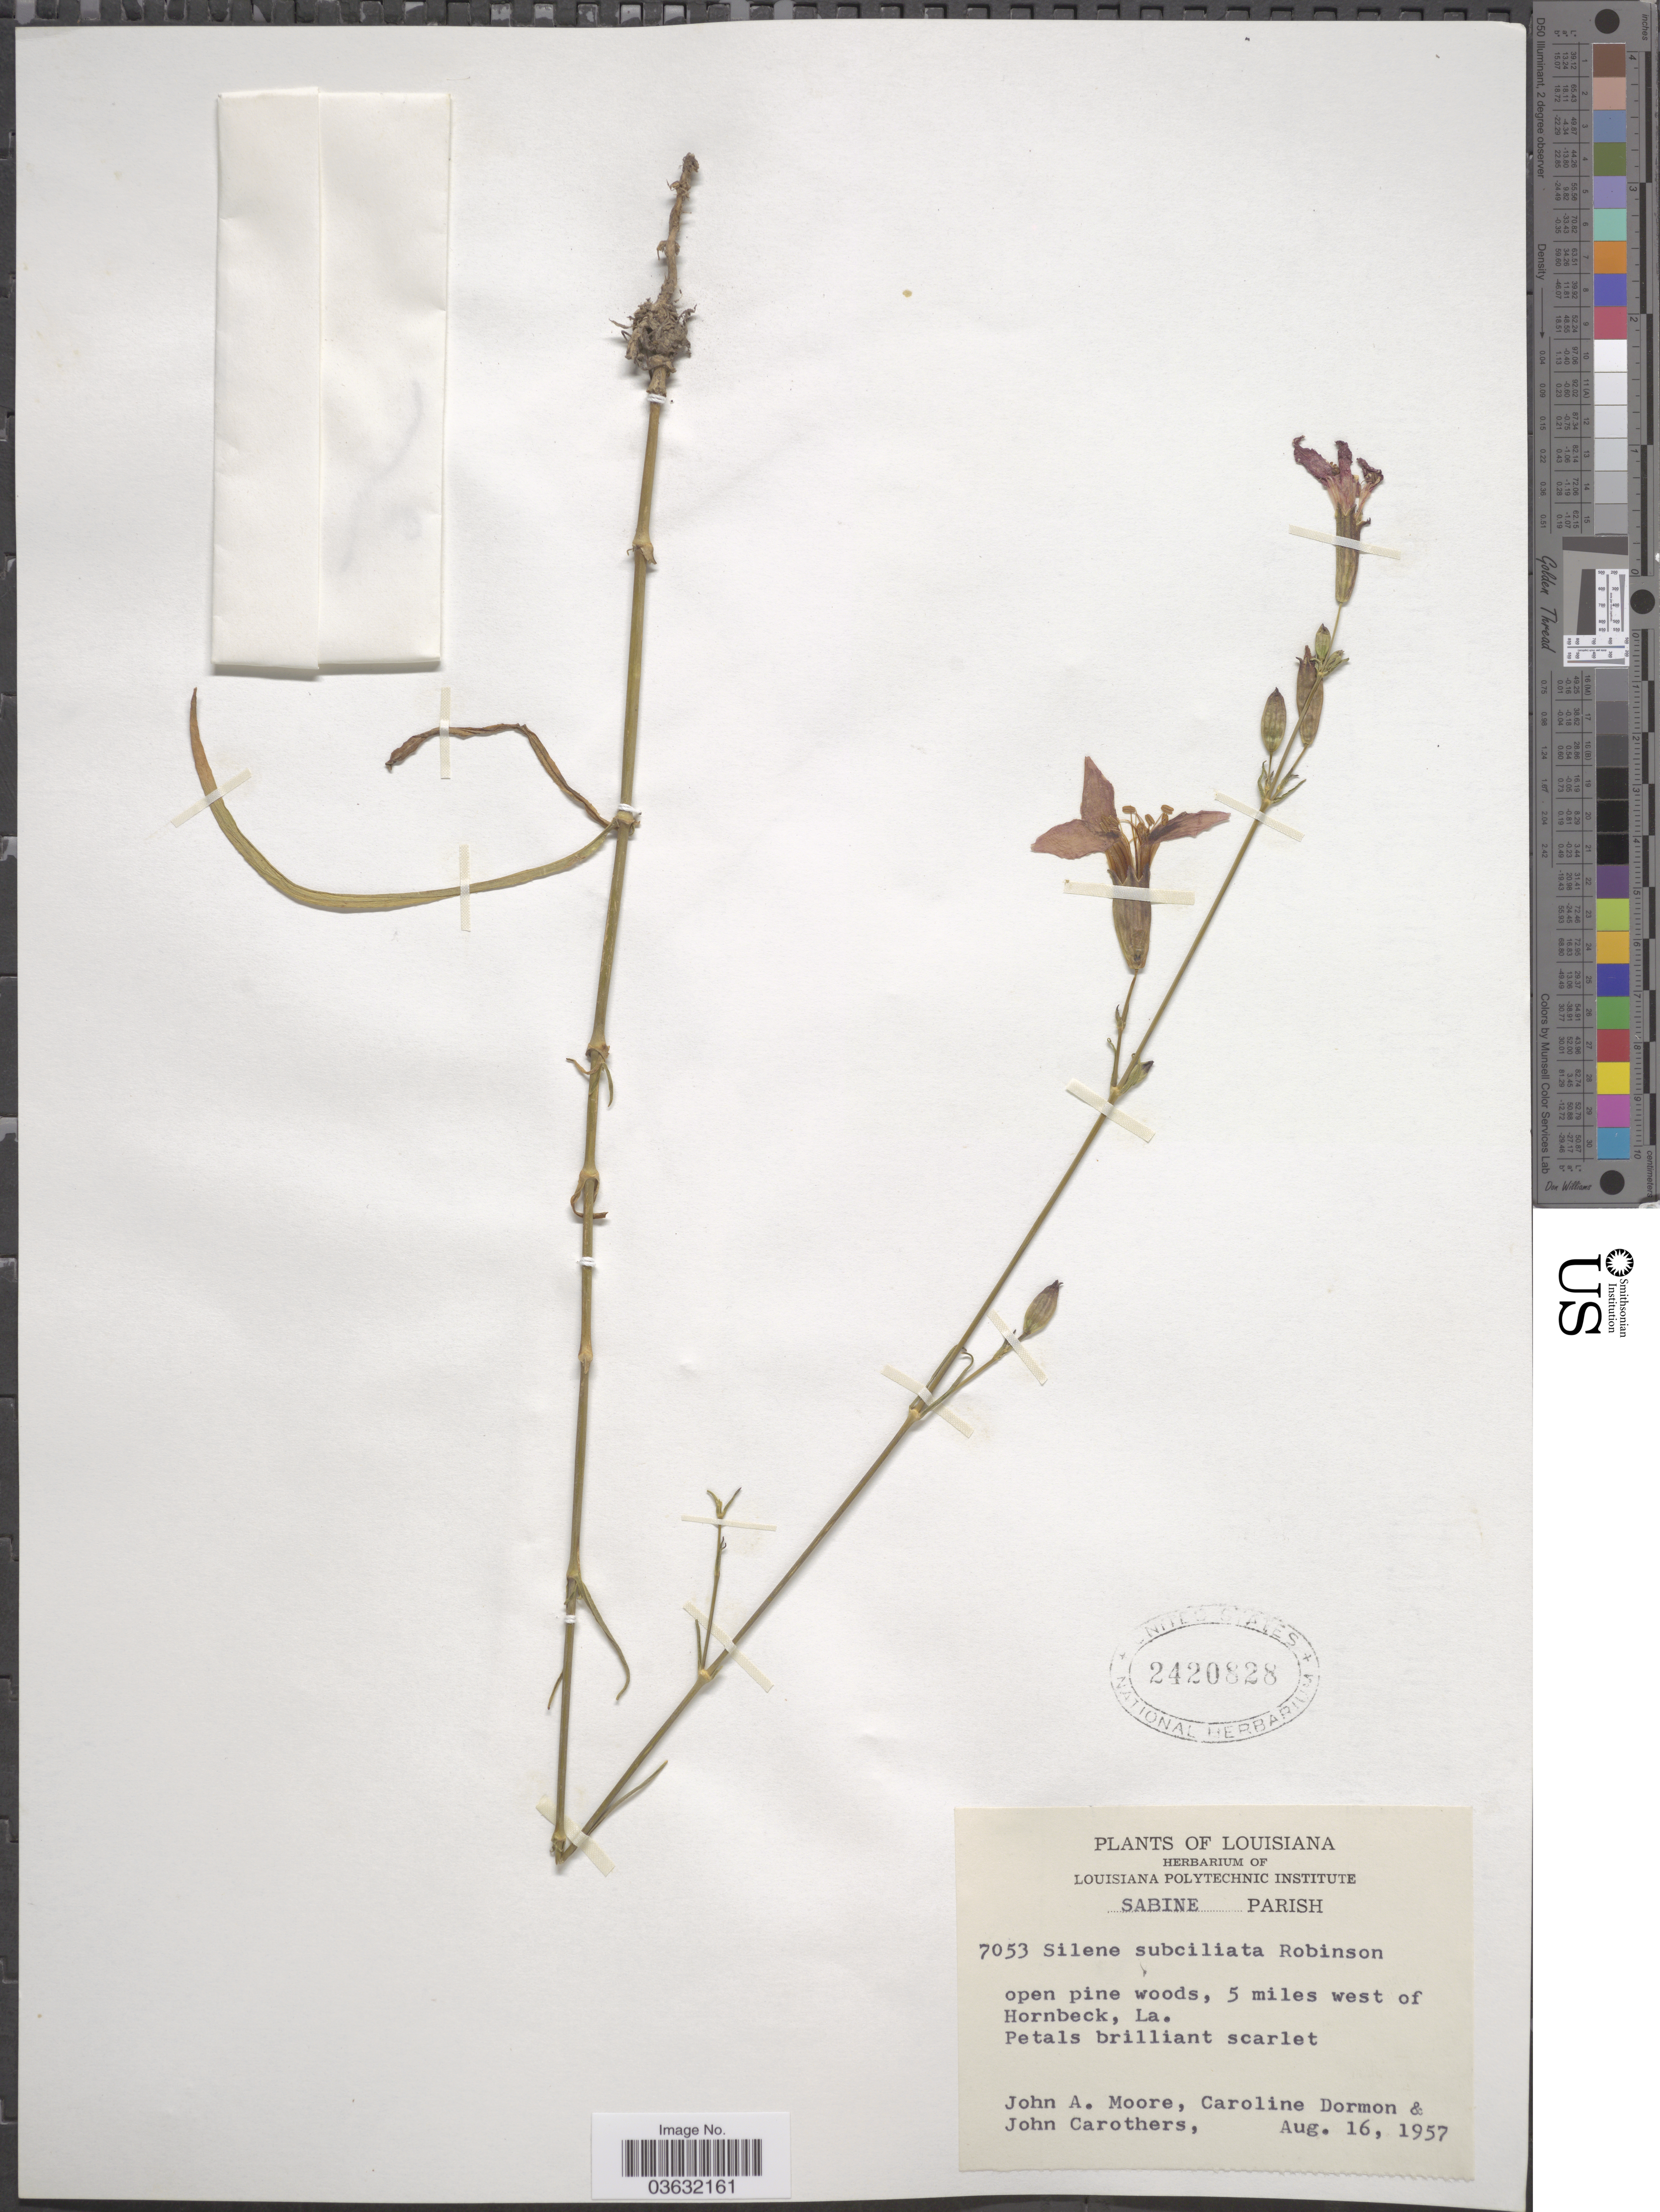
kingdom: Plantae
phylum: Tracheophyta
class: Magnoliopsida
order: Caryophyllales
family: Caryophyllaceae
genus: Silene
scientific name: Silene subciliata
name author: B.L. Rob.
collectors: J. A. Moore, C. Dormon & J. Carothers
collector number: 7053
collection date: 1957-08-16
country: United States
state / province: Louisiana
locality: Sabine Parish. 5 miles west of Hornbeck.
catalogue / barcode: US 2420828